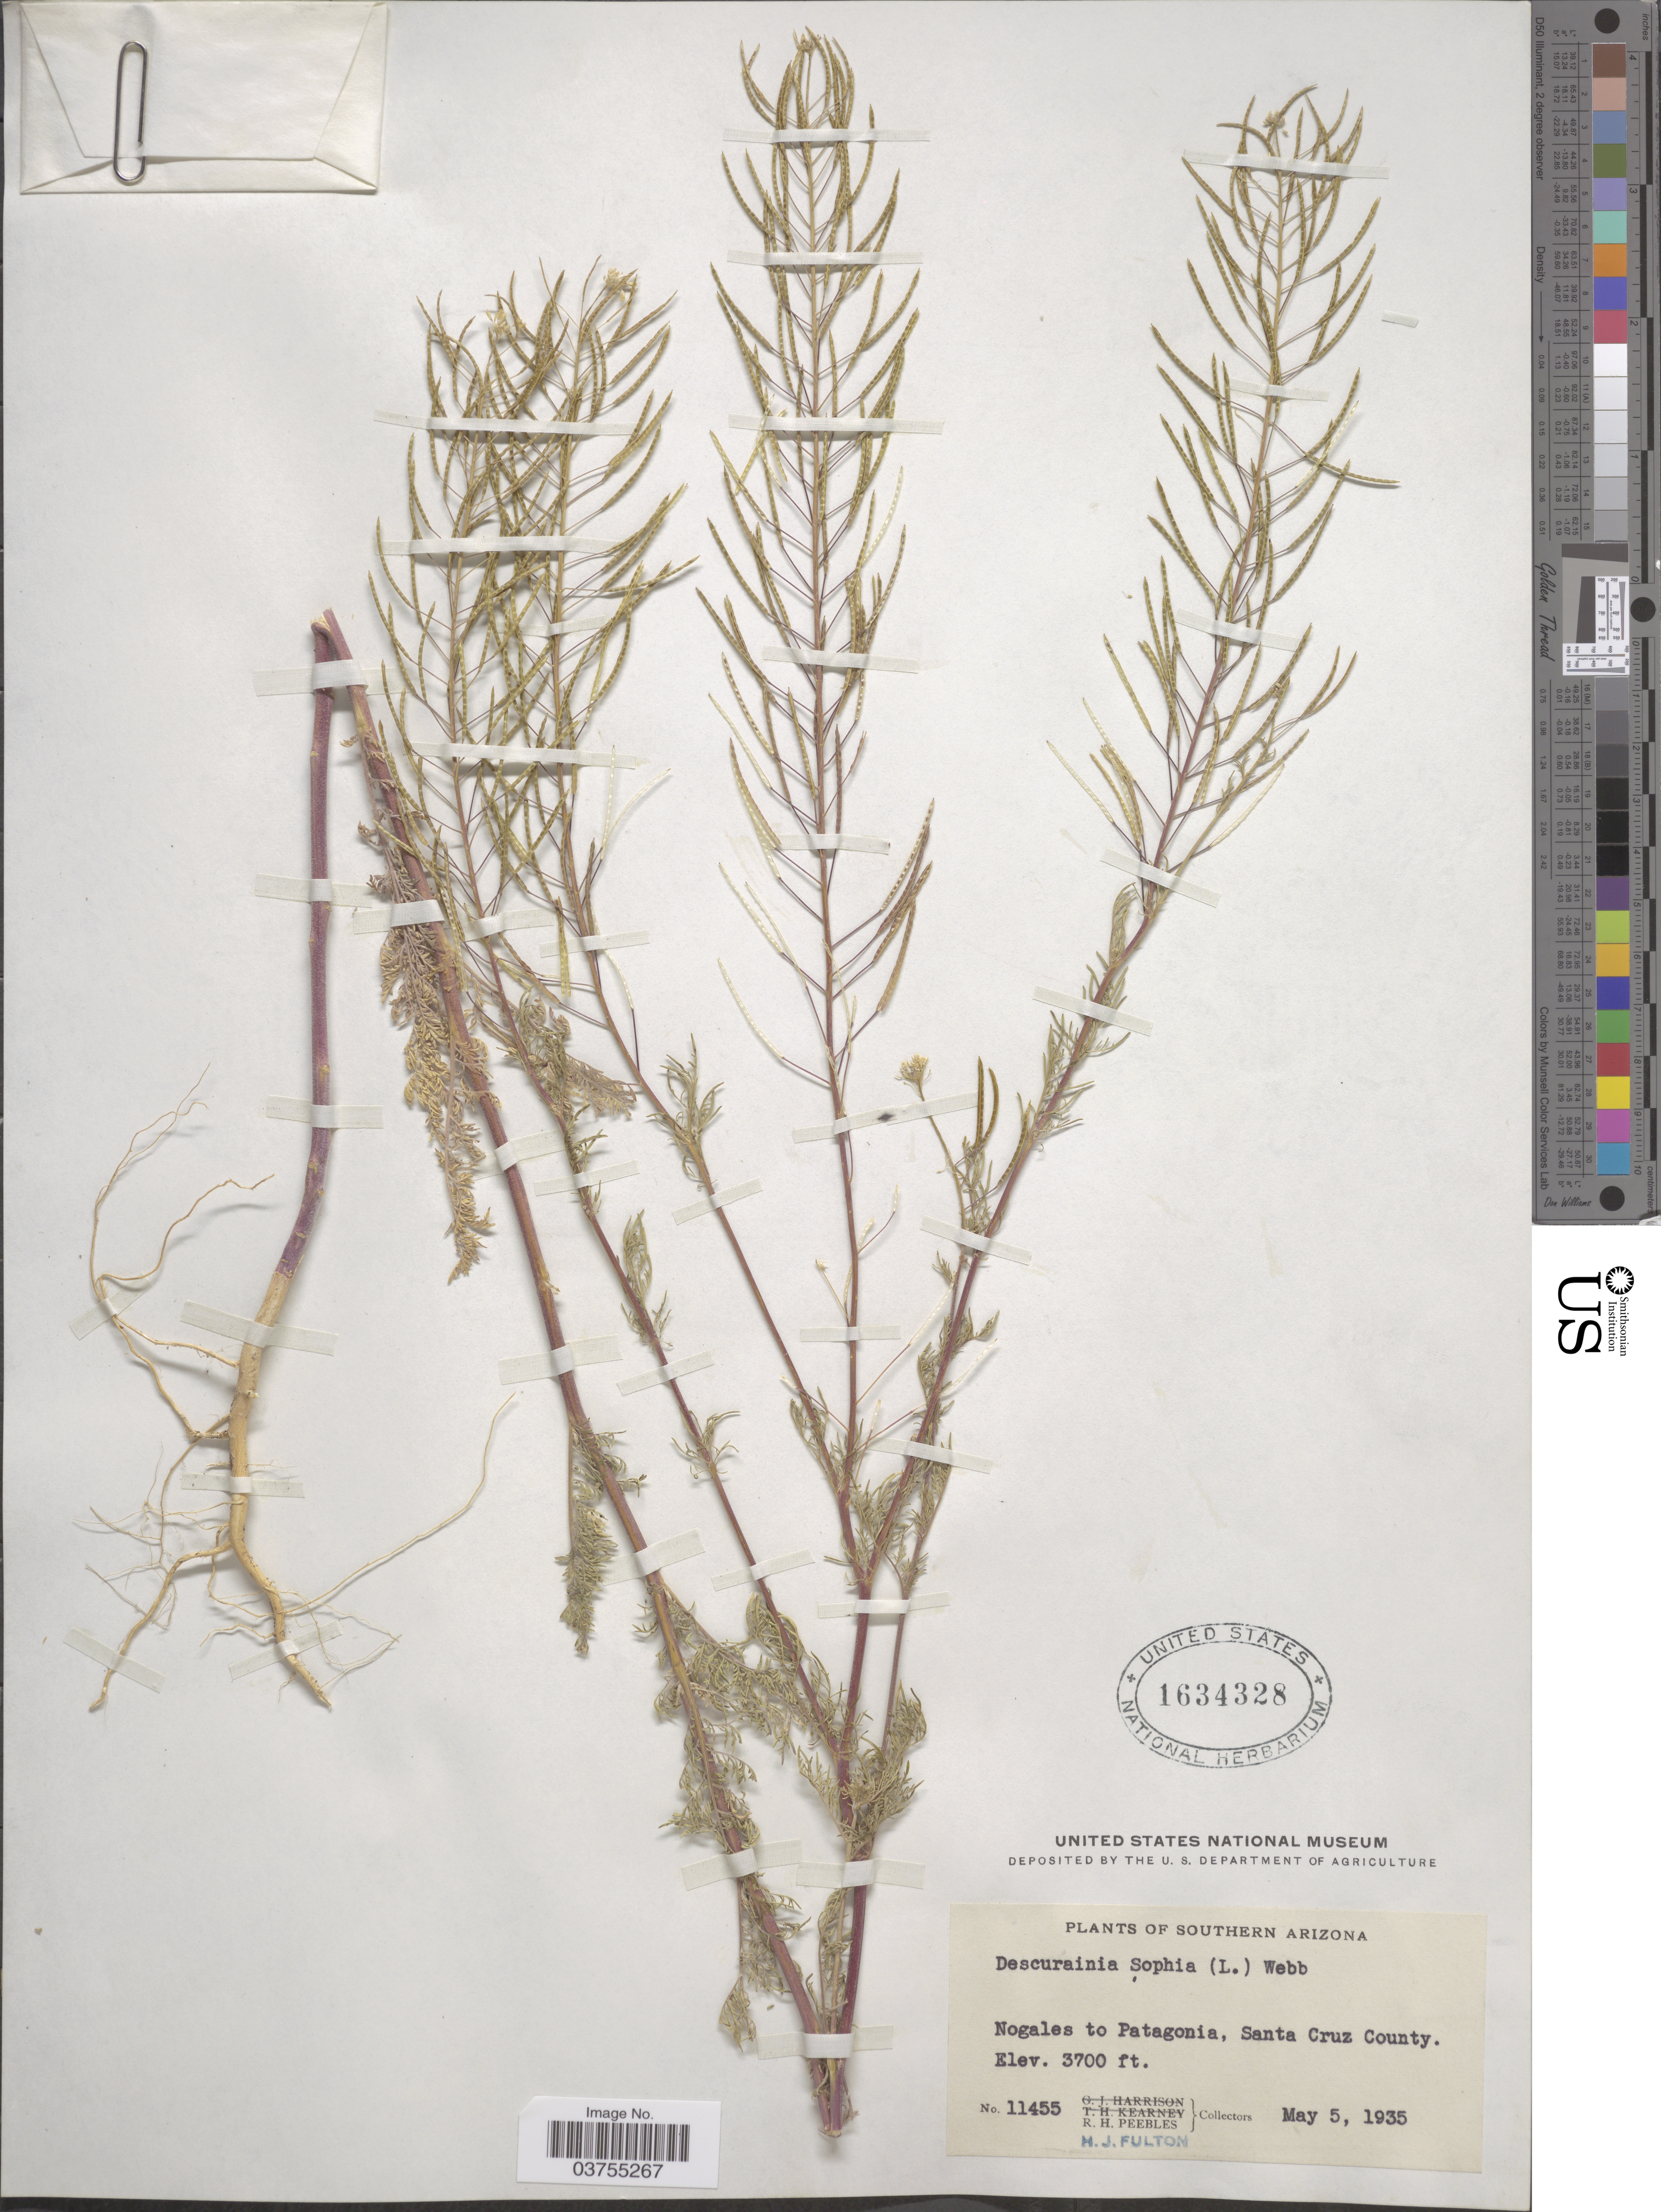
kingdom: Plantae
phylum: Tracheophyta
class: Magnoliopsida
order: Brassicales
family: Brassicaceae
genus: Descurainia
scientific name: Descurainia sophia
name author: (L.) Webb ex Prantl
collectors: R. H. Peebles & H. Fulton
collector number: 11455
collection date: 1935-05-05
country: United States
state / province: Arizona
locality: Southern Arizona. Nogales to Patagonia, Santa Cruz County.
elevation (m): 1128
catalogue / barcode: US 1634328